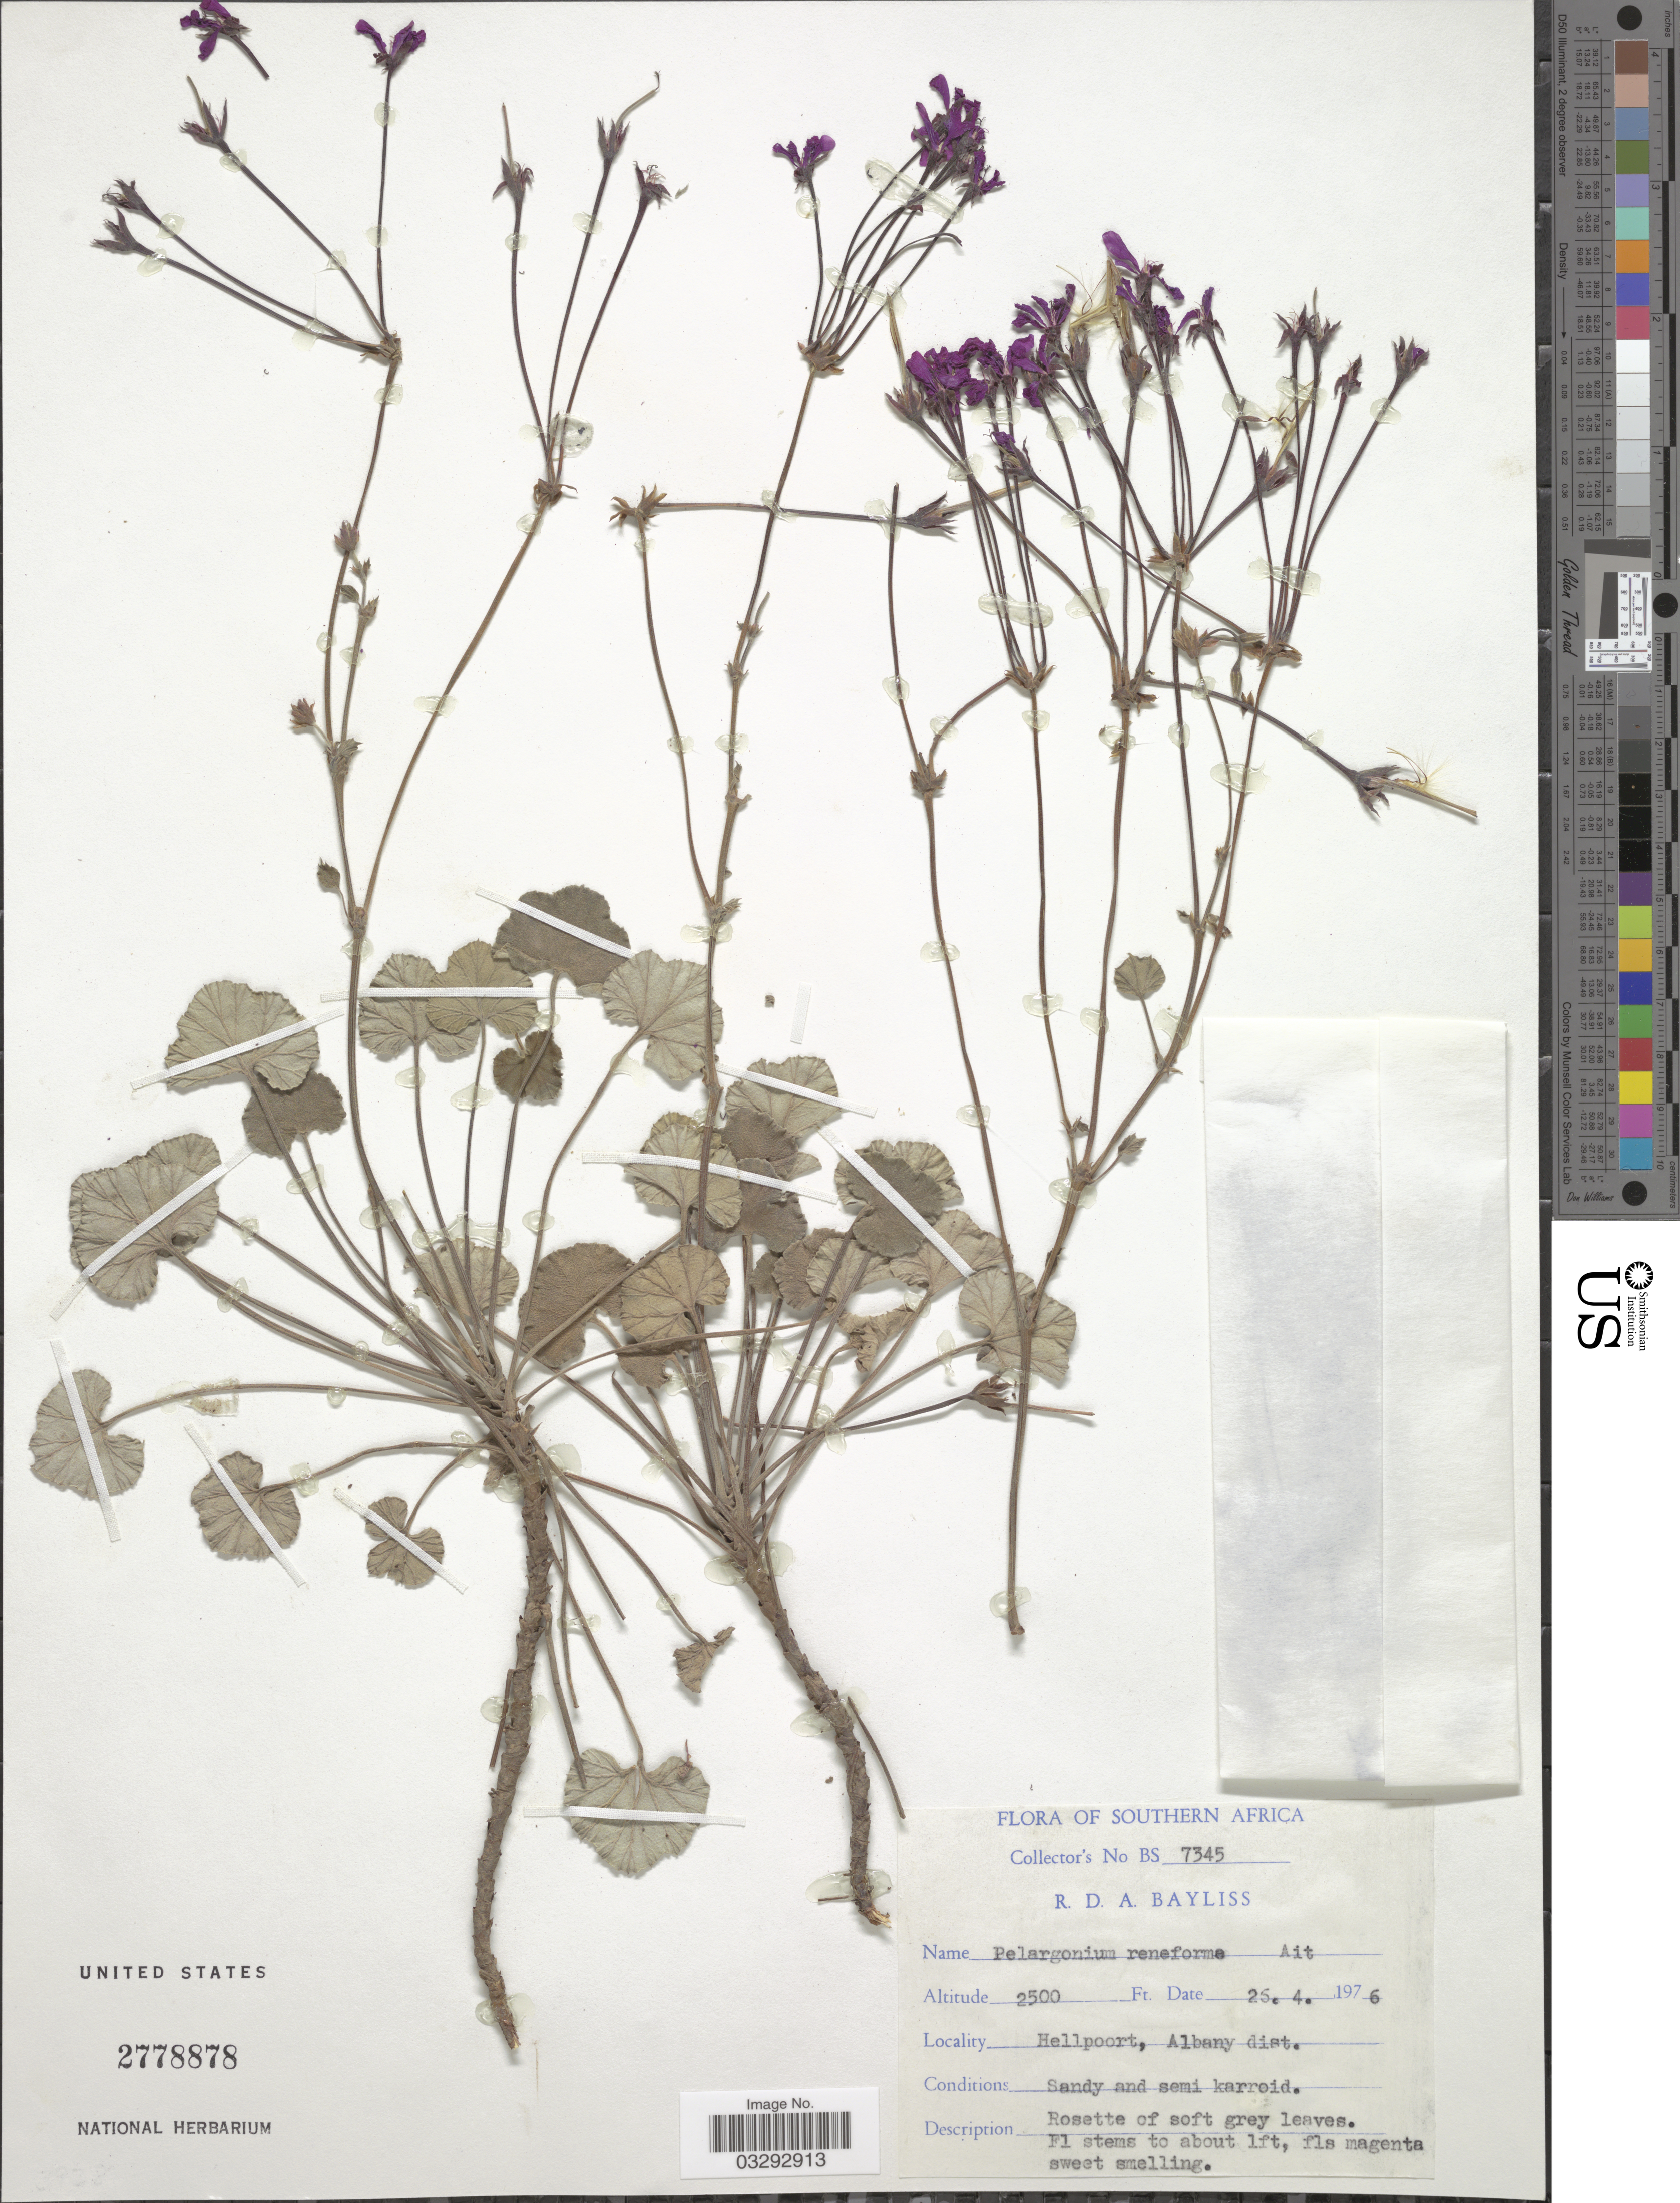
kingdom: Plantae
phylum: Tracheophyta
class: Magnoliopsida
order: Geraniales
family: Geraniaceae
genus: Pelargonium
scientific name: Pelargonium reniforme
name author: (Andrews) Curtis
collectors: R. Bayliss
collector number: BS7345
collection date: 1976-04-26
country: South Africa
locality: Southern Africa, Hellpoort, Albany dist.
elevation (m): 762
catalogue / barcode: US 2778878